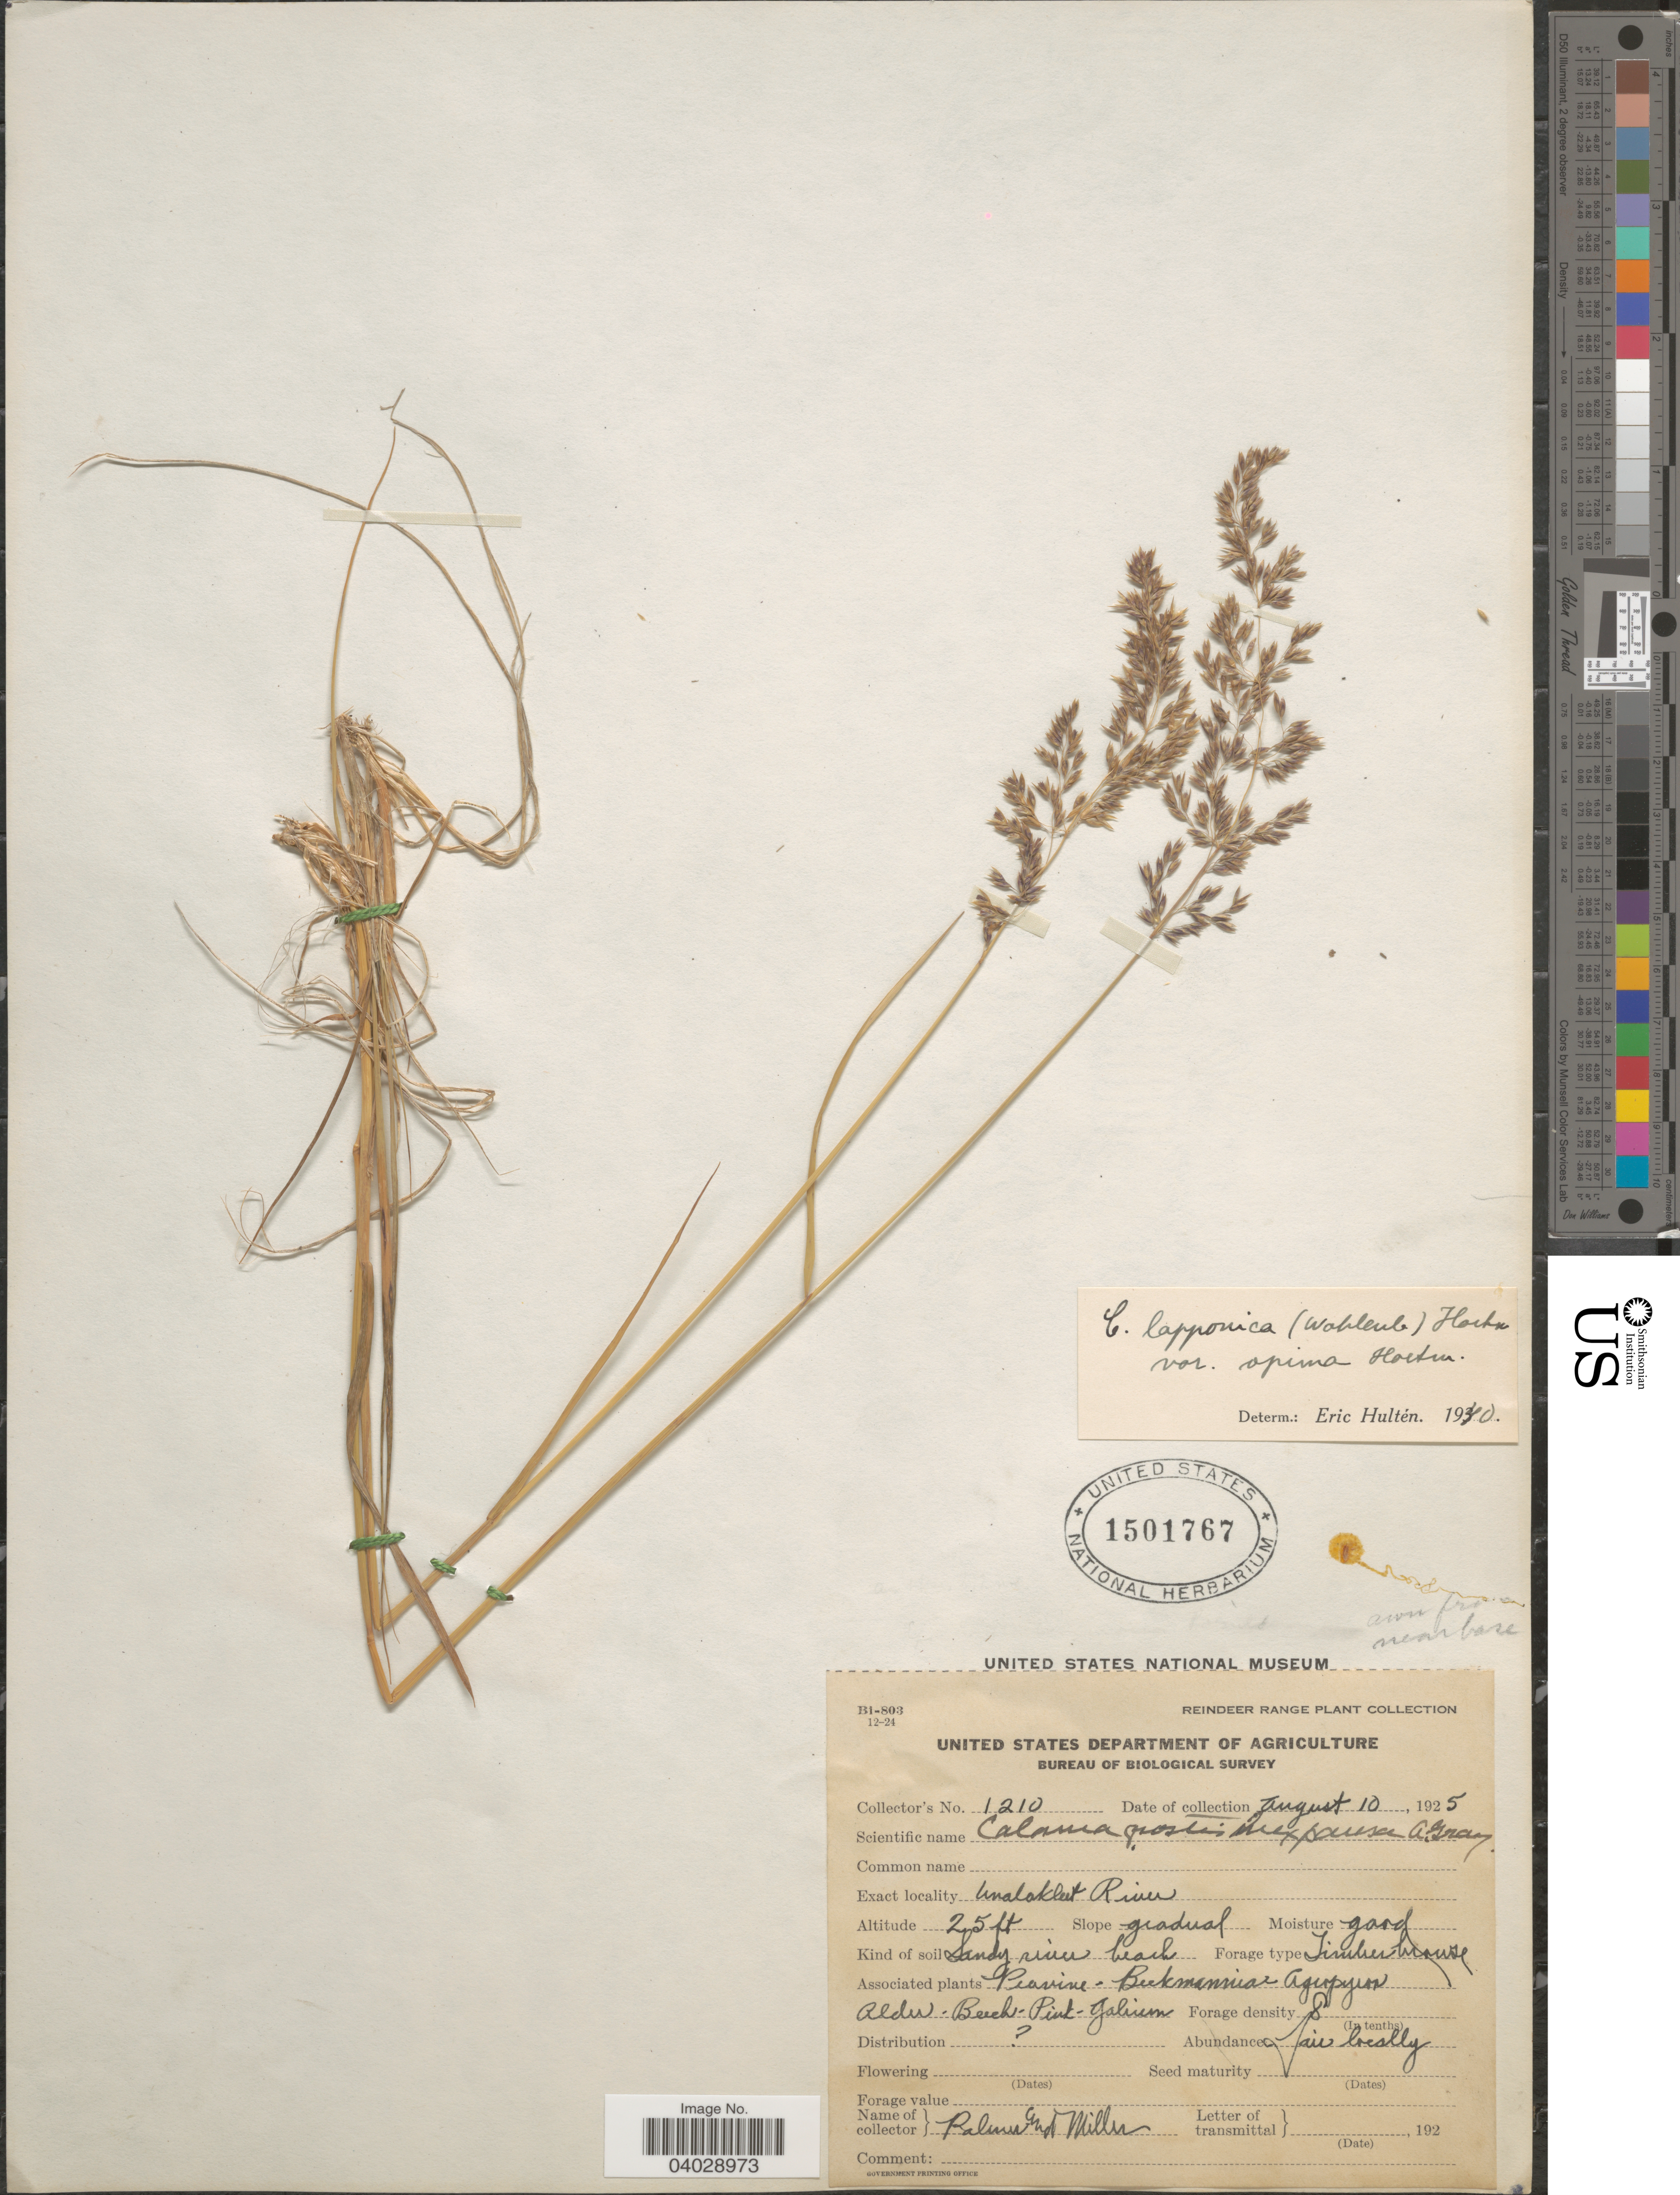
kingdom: Plantae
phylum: Tracheophyta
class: Liliopsida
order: Poales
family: Poaceae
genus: Calamagrostis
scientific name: Calamagrostis lapponica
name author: (Wahlenb.) Hartm.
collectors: Palmer, -- & -- Miller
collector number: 1210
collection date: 1925-08-10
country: United States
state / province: Alaska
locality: Unalakleet River.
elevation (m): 8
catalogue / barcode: US 1501767